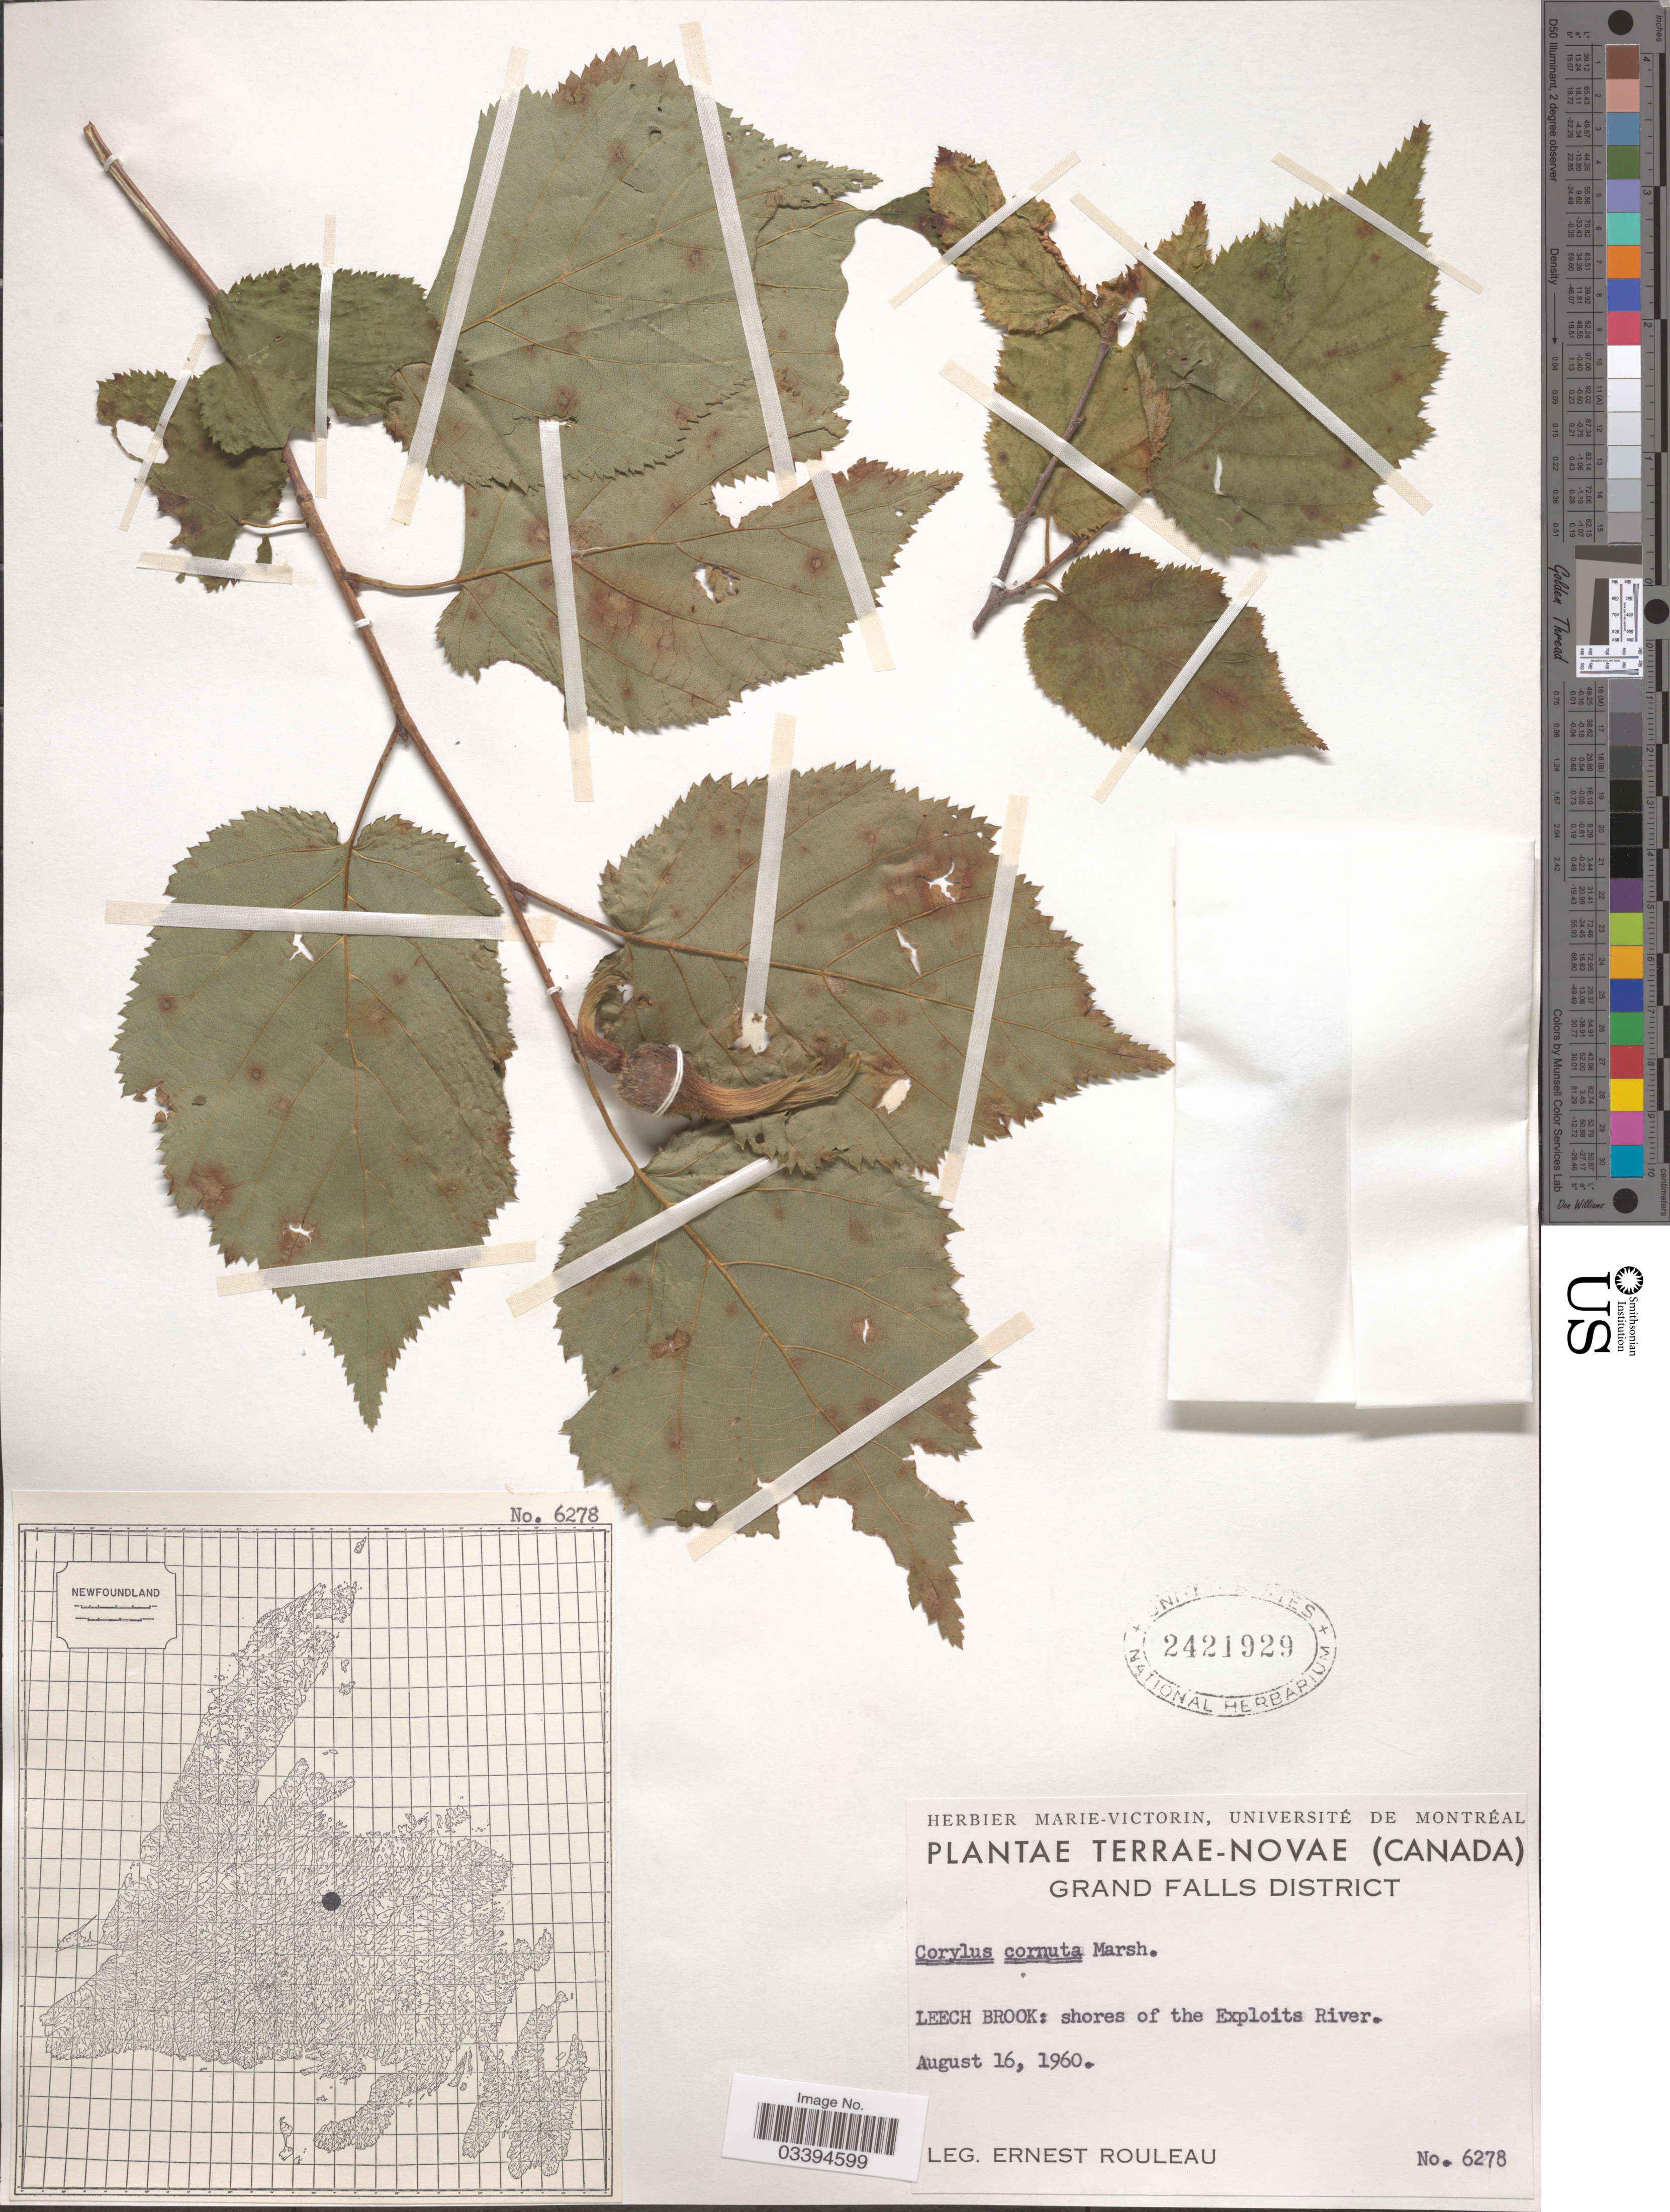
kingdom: Plantae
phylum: Tracheophyta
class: Magnoliopsida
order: Fagales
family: Betulaceae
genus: Corylus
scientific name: Corylus cornuta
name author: Marshall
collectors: J. Rouleau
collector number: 6278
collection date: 1960-08-16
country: Canada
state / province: Newfoundland and Labrador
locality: Terrae-Novae. Grand Falls District. Leech Brook: shores of the Exploits River.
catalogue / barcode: US 2421929